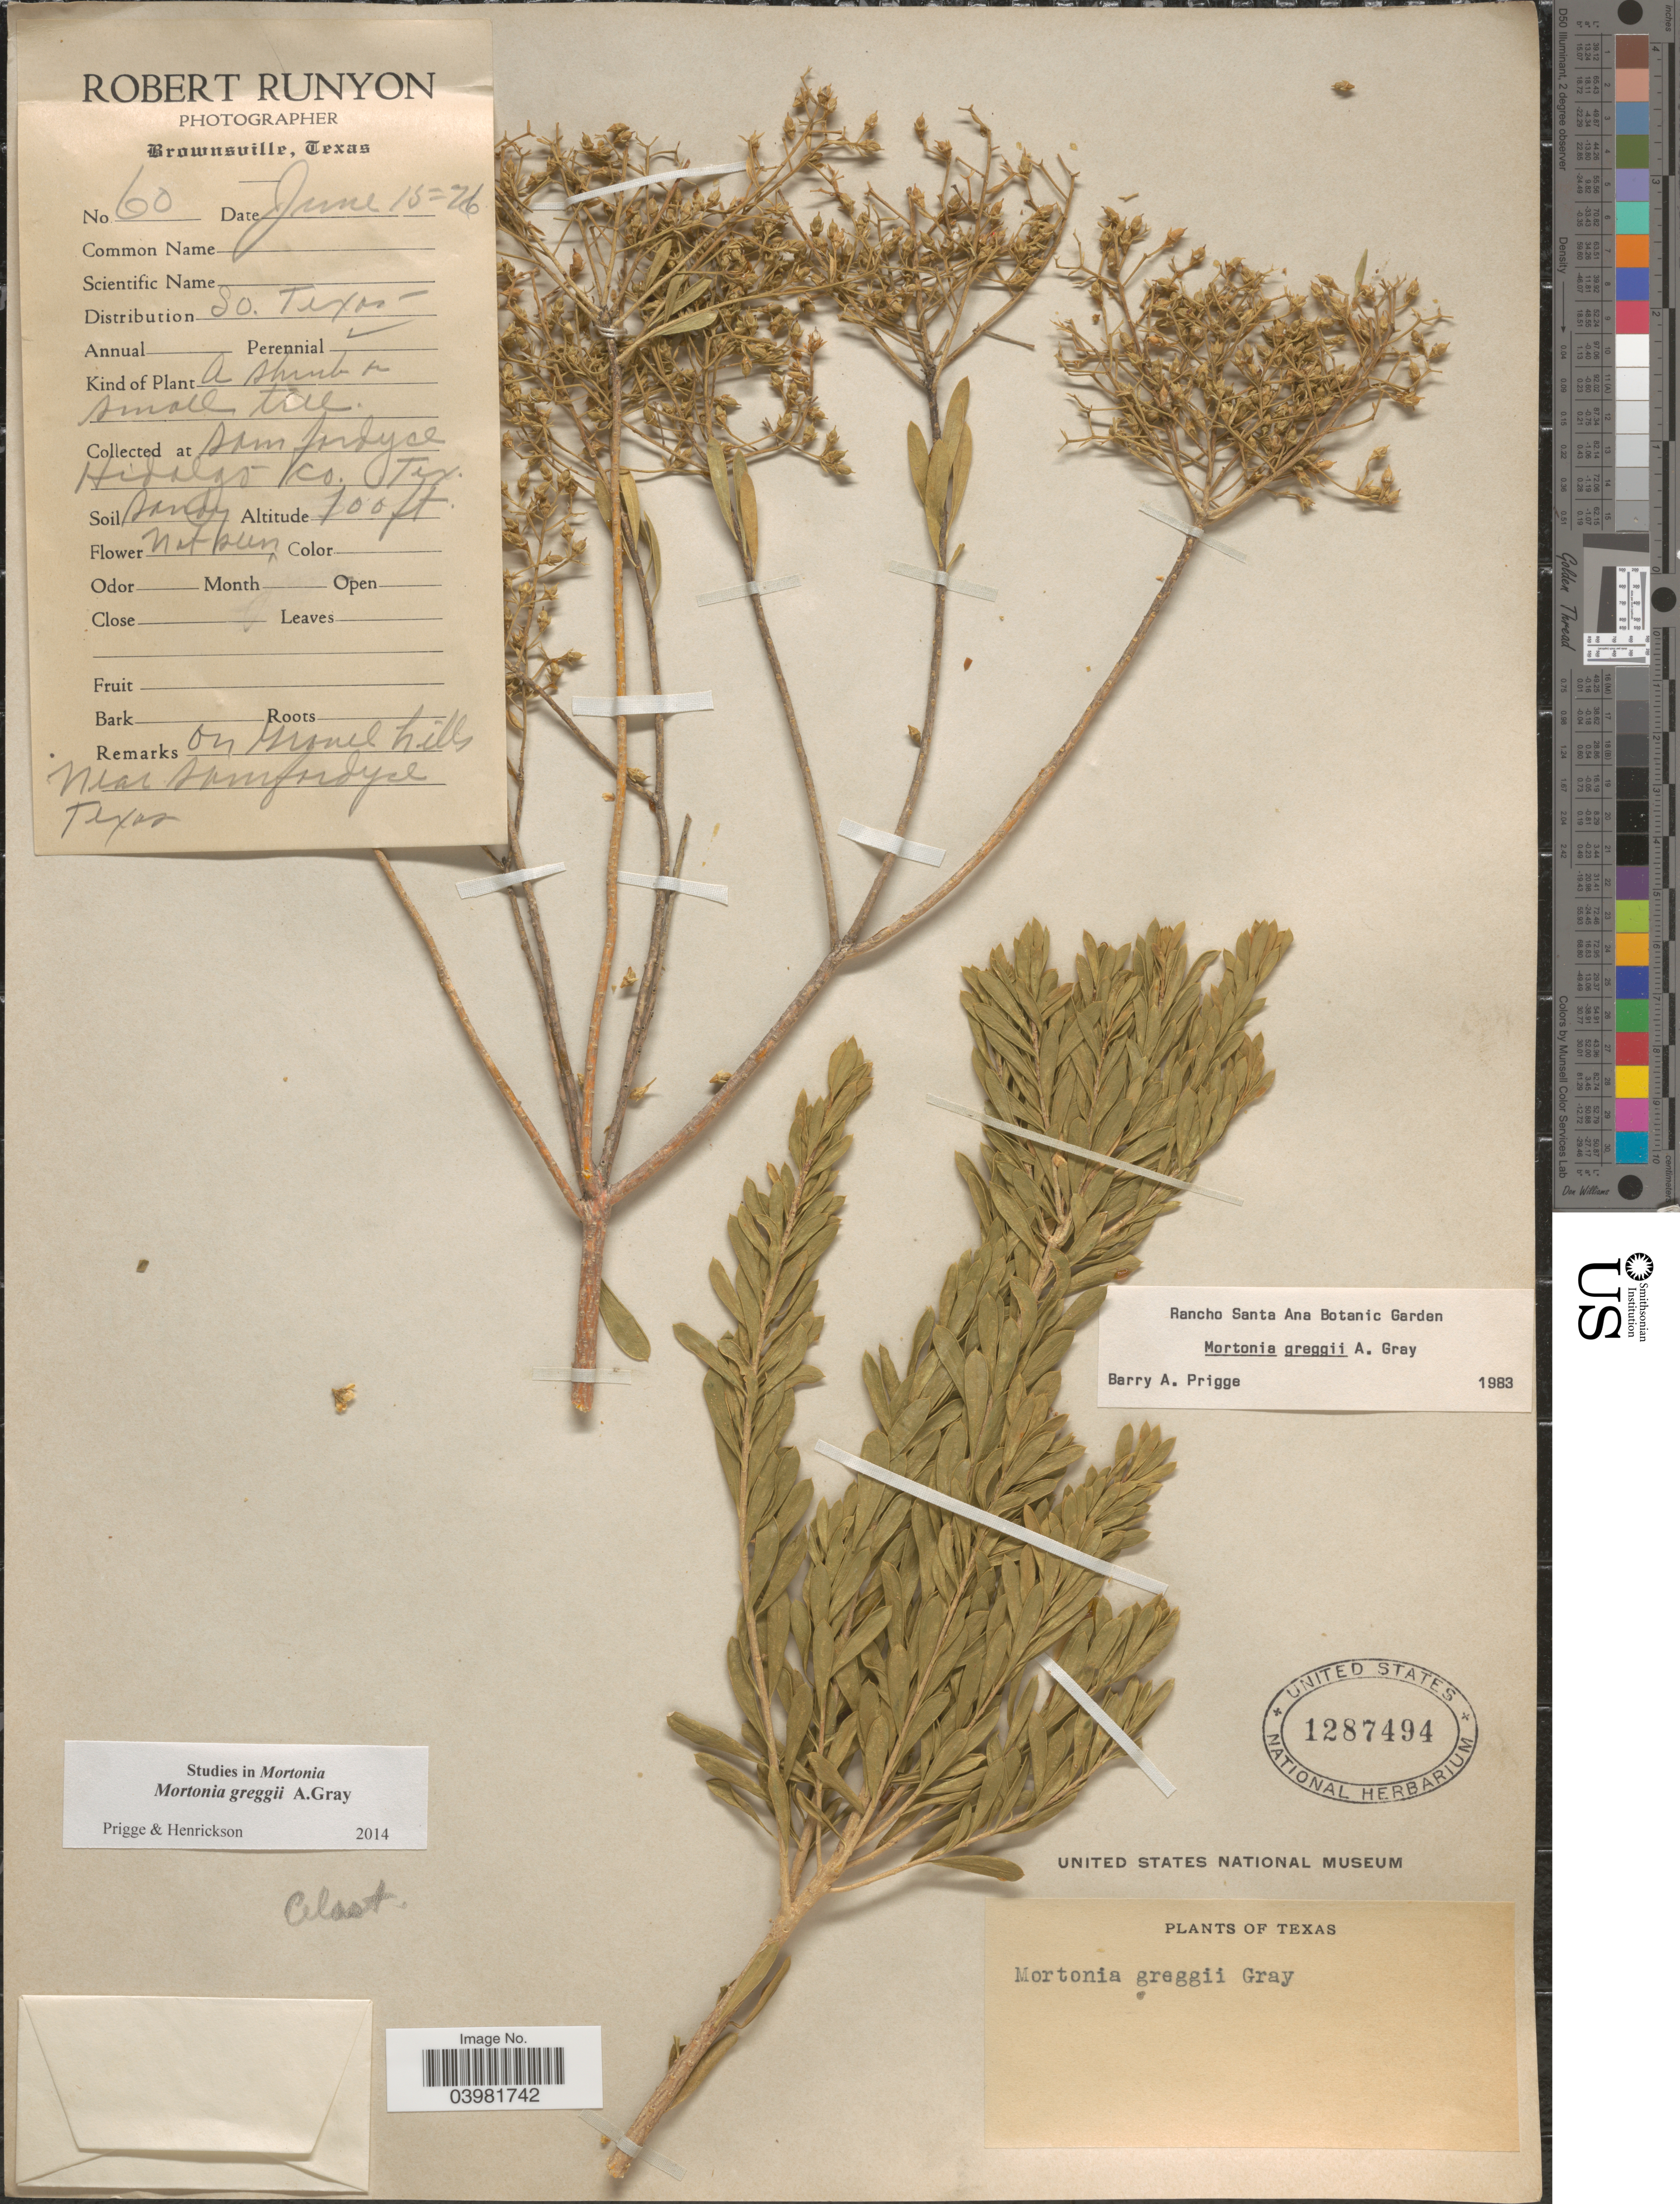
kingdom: Plantae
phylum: Tracheophyta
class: Magnoliopsida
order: Celastrales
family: Celastraceae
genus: Mortonia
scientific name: Mortonia greggii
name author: A. Gray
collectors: R. Runyon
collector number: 60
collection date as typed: Transcribed d/m/y: 15/6/26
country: United States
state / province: Texas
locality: Near Sam Fordyce, Hidalgo Co.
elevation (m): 213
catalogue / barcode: US 1287494